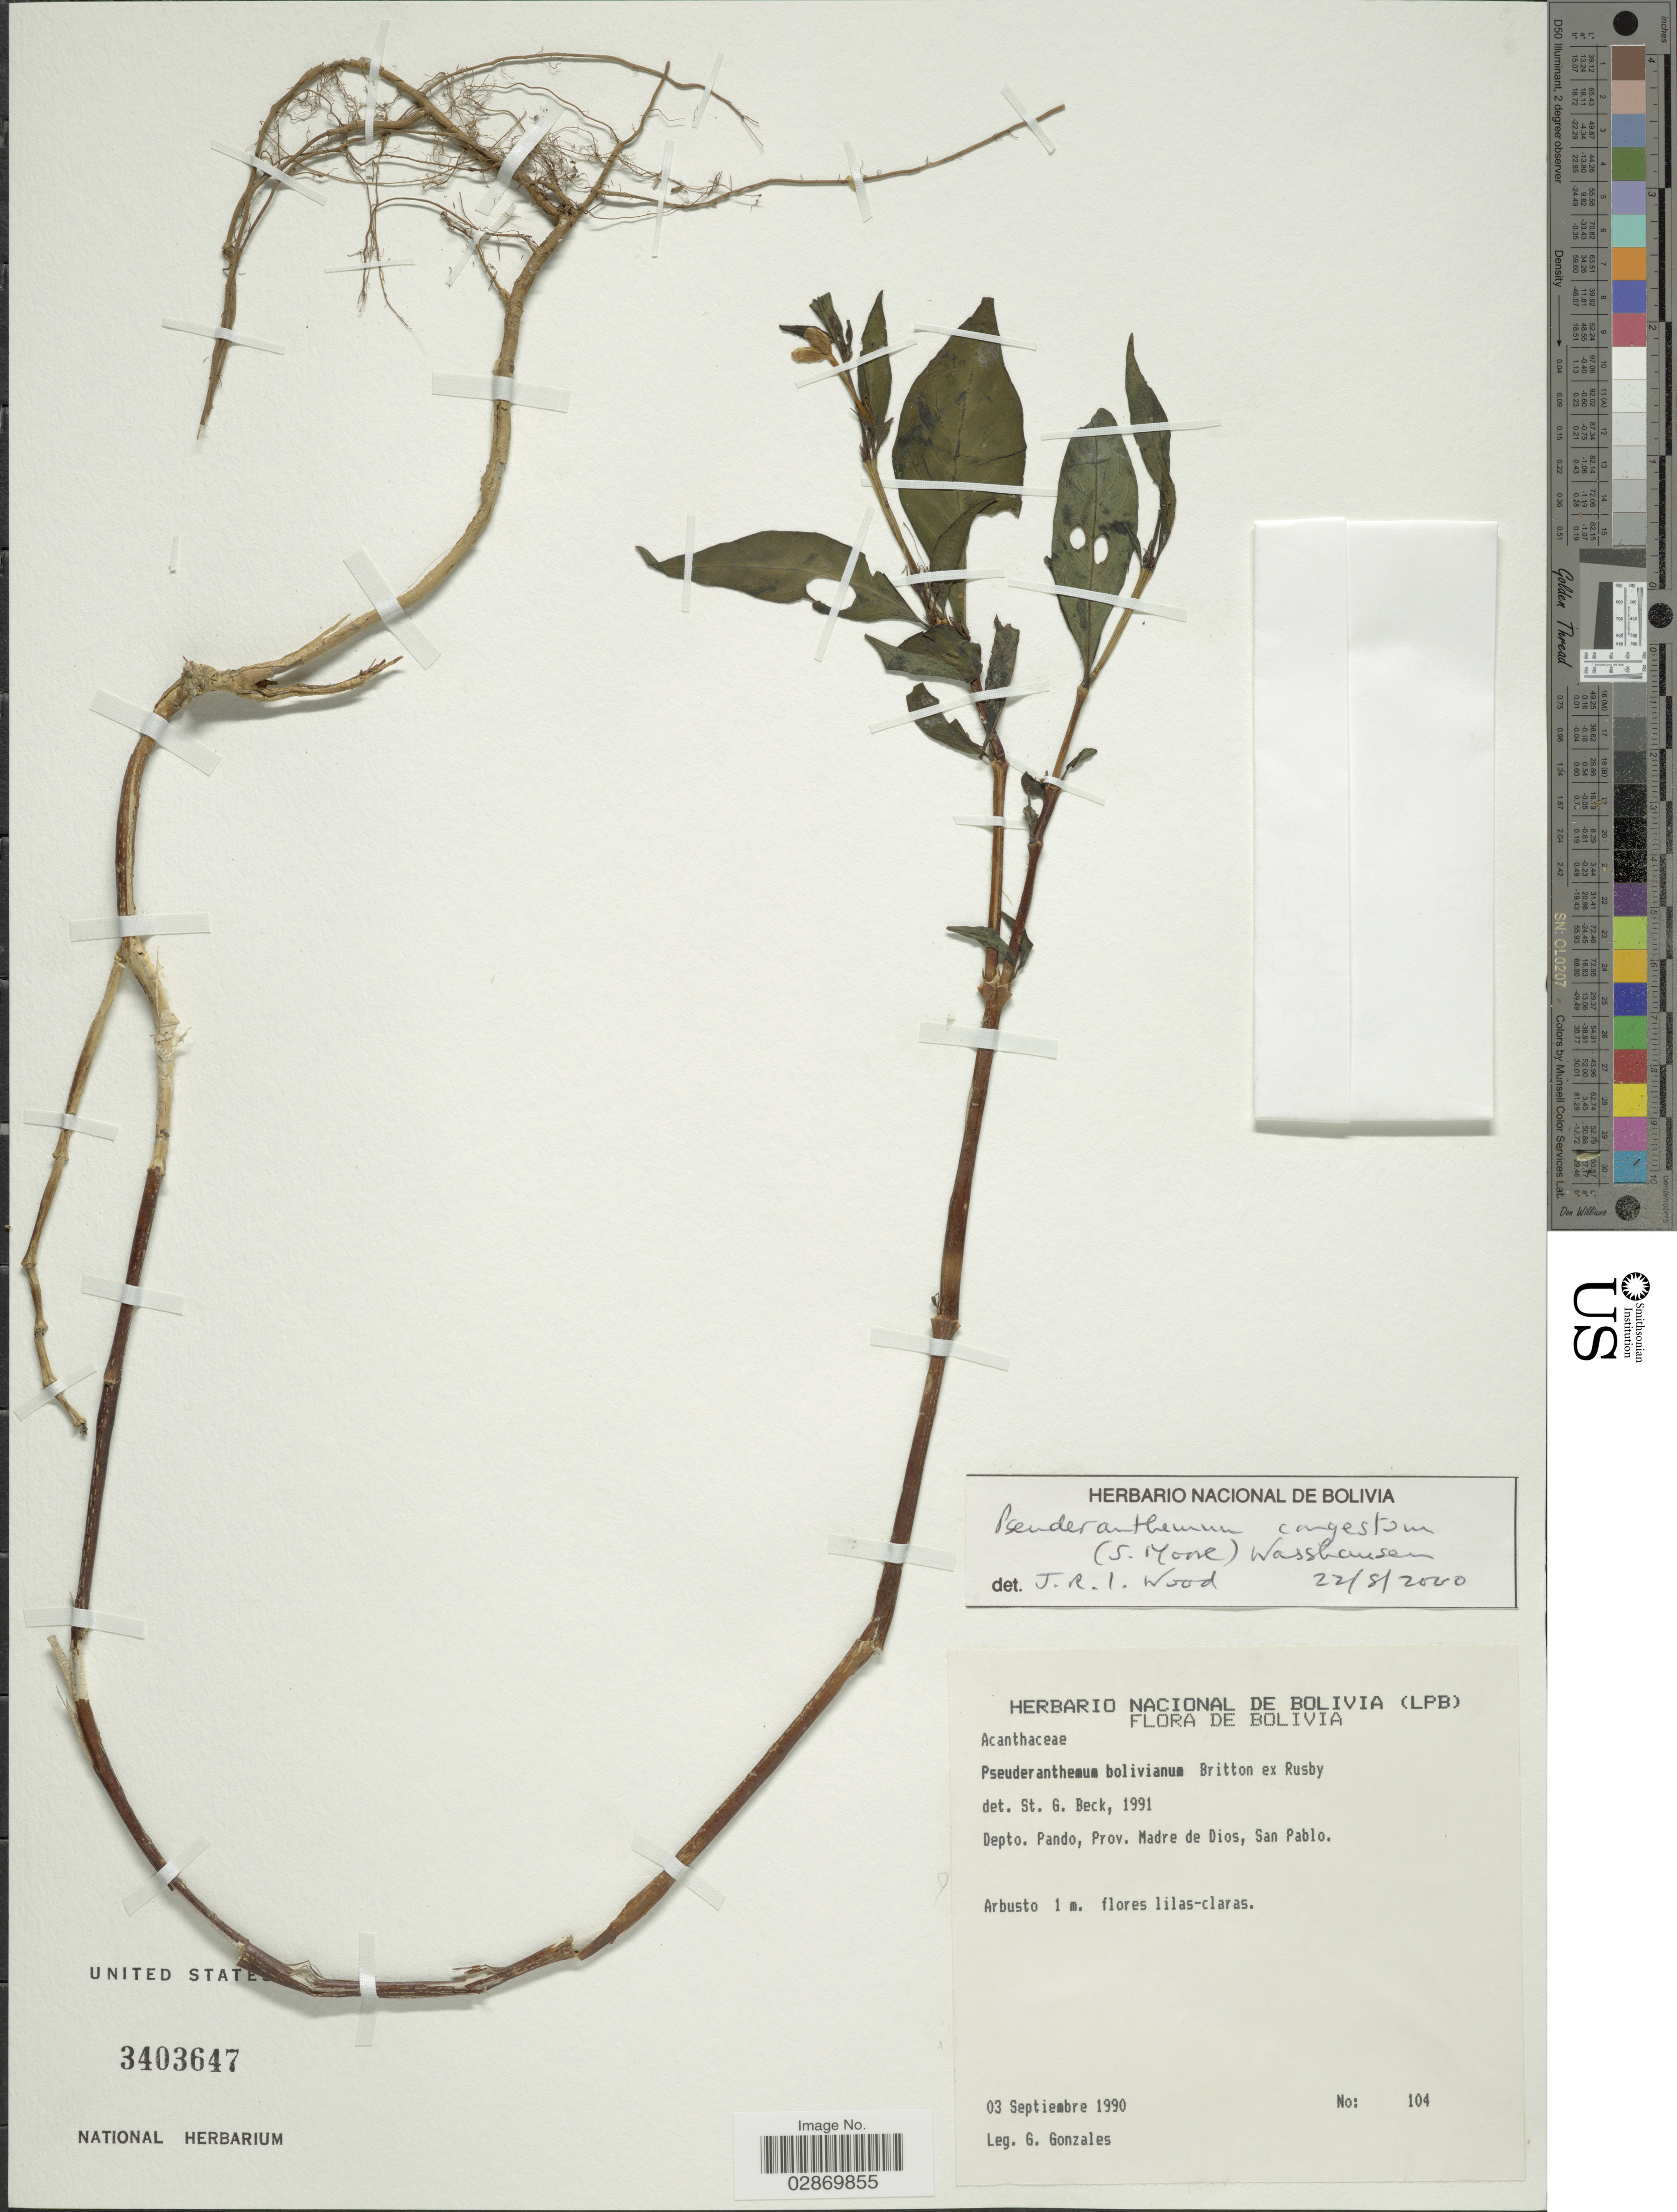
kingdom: Plantae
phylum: Tracheophyta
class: Magnoliopsida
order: Lamiales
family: Acanthaceae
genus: Pseuderanthemum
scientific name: Pseuderanthemum congestum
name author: (S. Moore) Wassh.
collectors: G. Gonzales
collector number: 104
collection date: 1990-09-03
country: Bolivia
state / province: Pando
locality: Depto. Pando, Prov. Madre de Dios, San Pablo.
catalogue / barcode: US 3403647